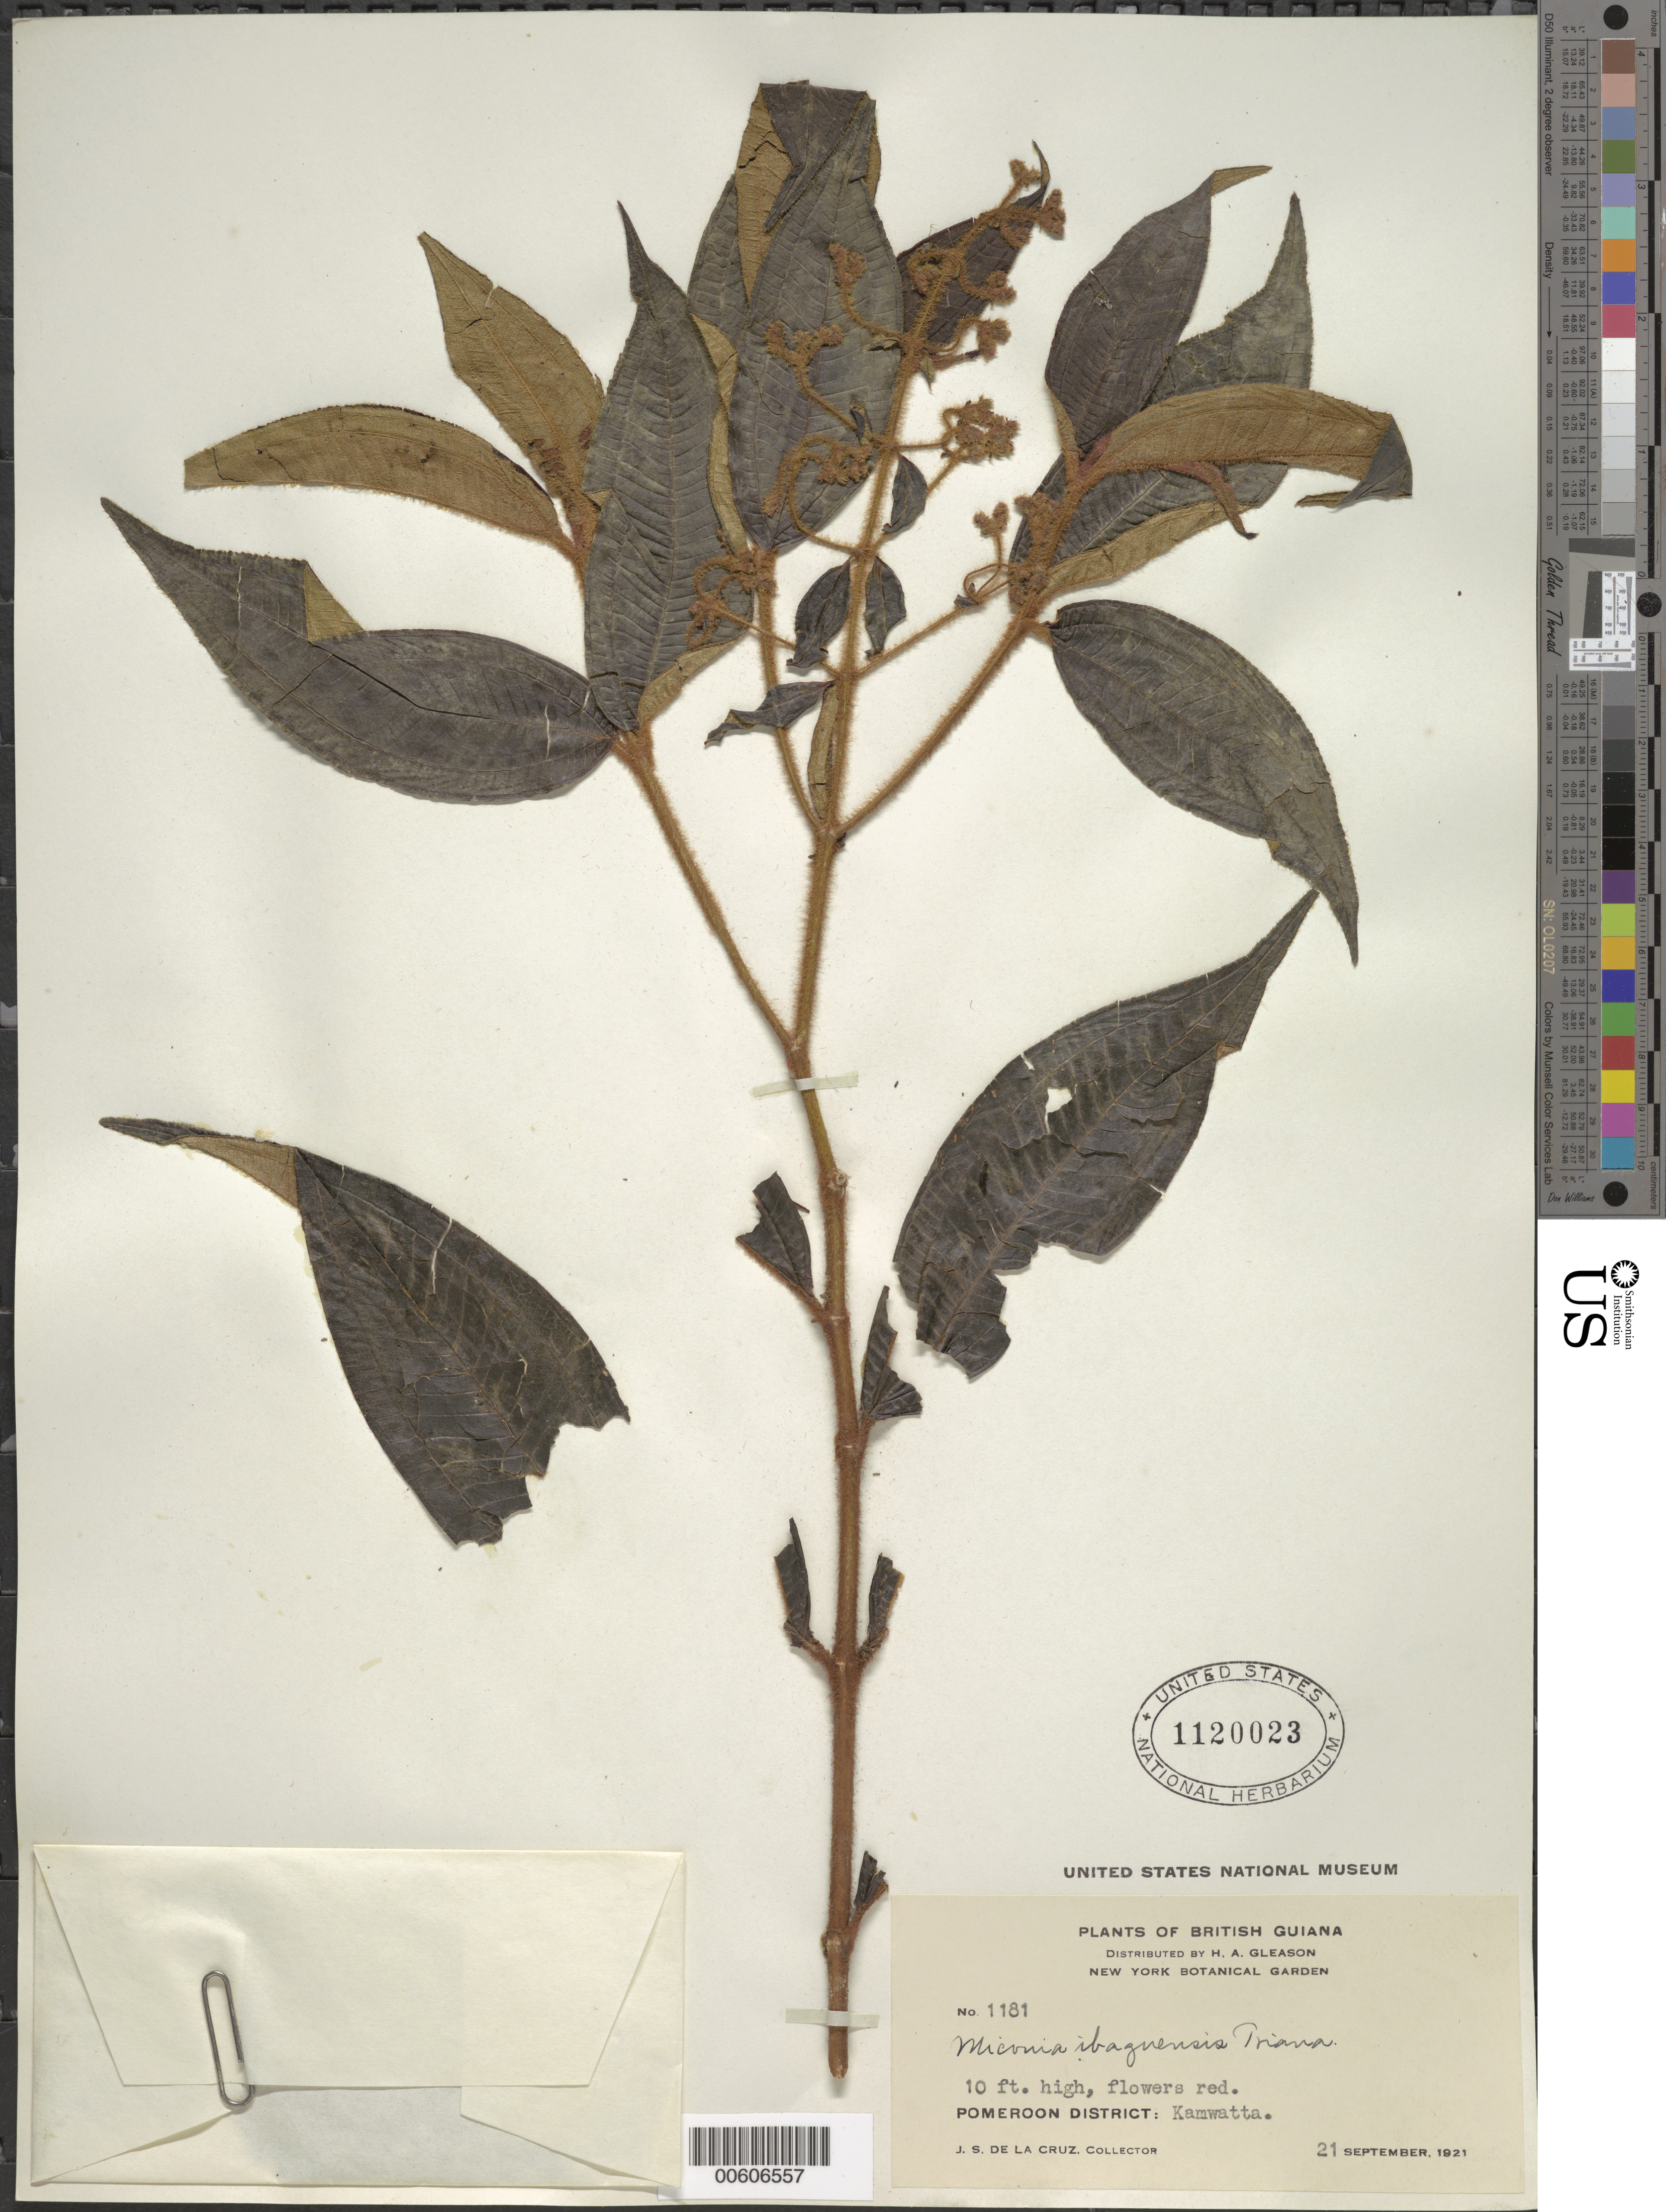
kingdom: Plantae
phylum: Tracheophyta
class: Magnoliopsida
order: Myrtales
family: Melastomataceae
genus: Miconia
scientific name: Miconia ibaguensis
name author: (Bonpl.) Triana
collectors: J. S. de la Cruz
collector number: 1181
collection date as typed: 21-Sep-21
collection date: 1921-09-21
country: Guyana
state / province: Barima-Waini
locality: Kamwatta, Pomeroon Dist.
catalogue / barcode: US 1120023